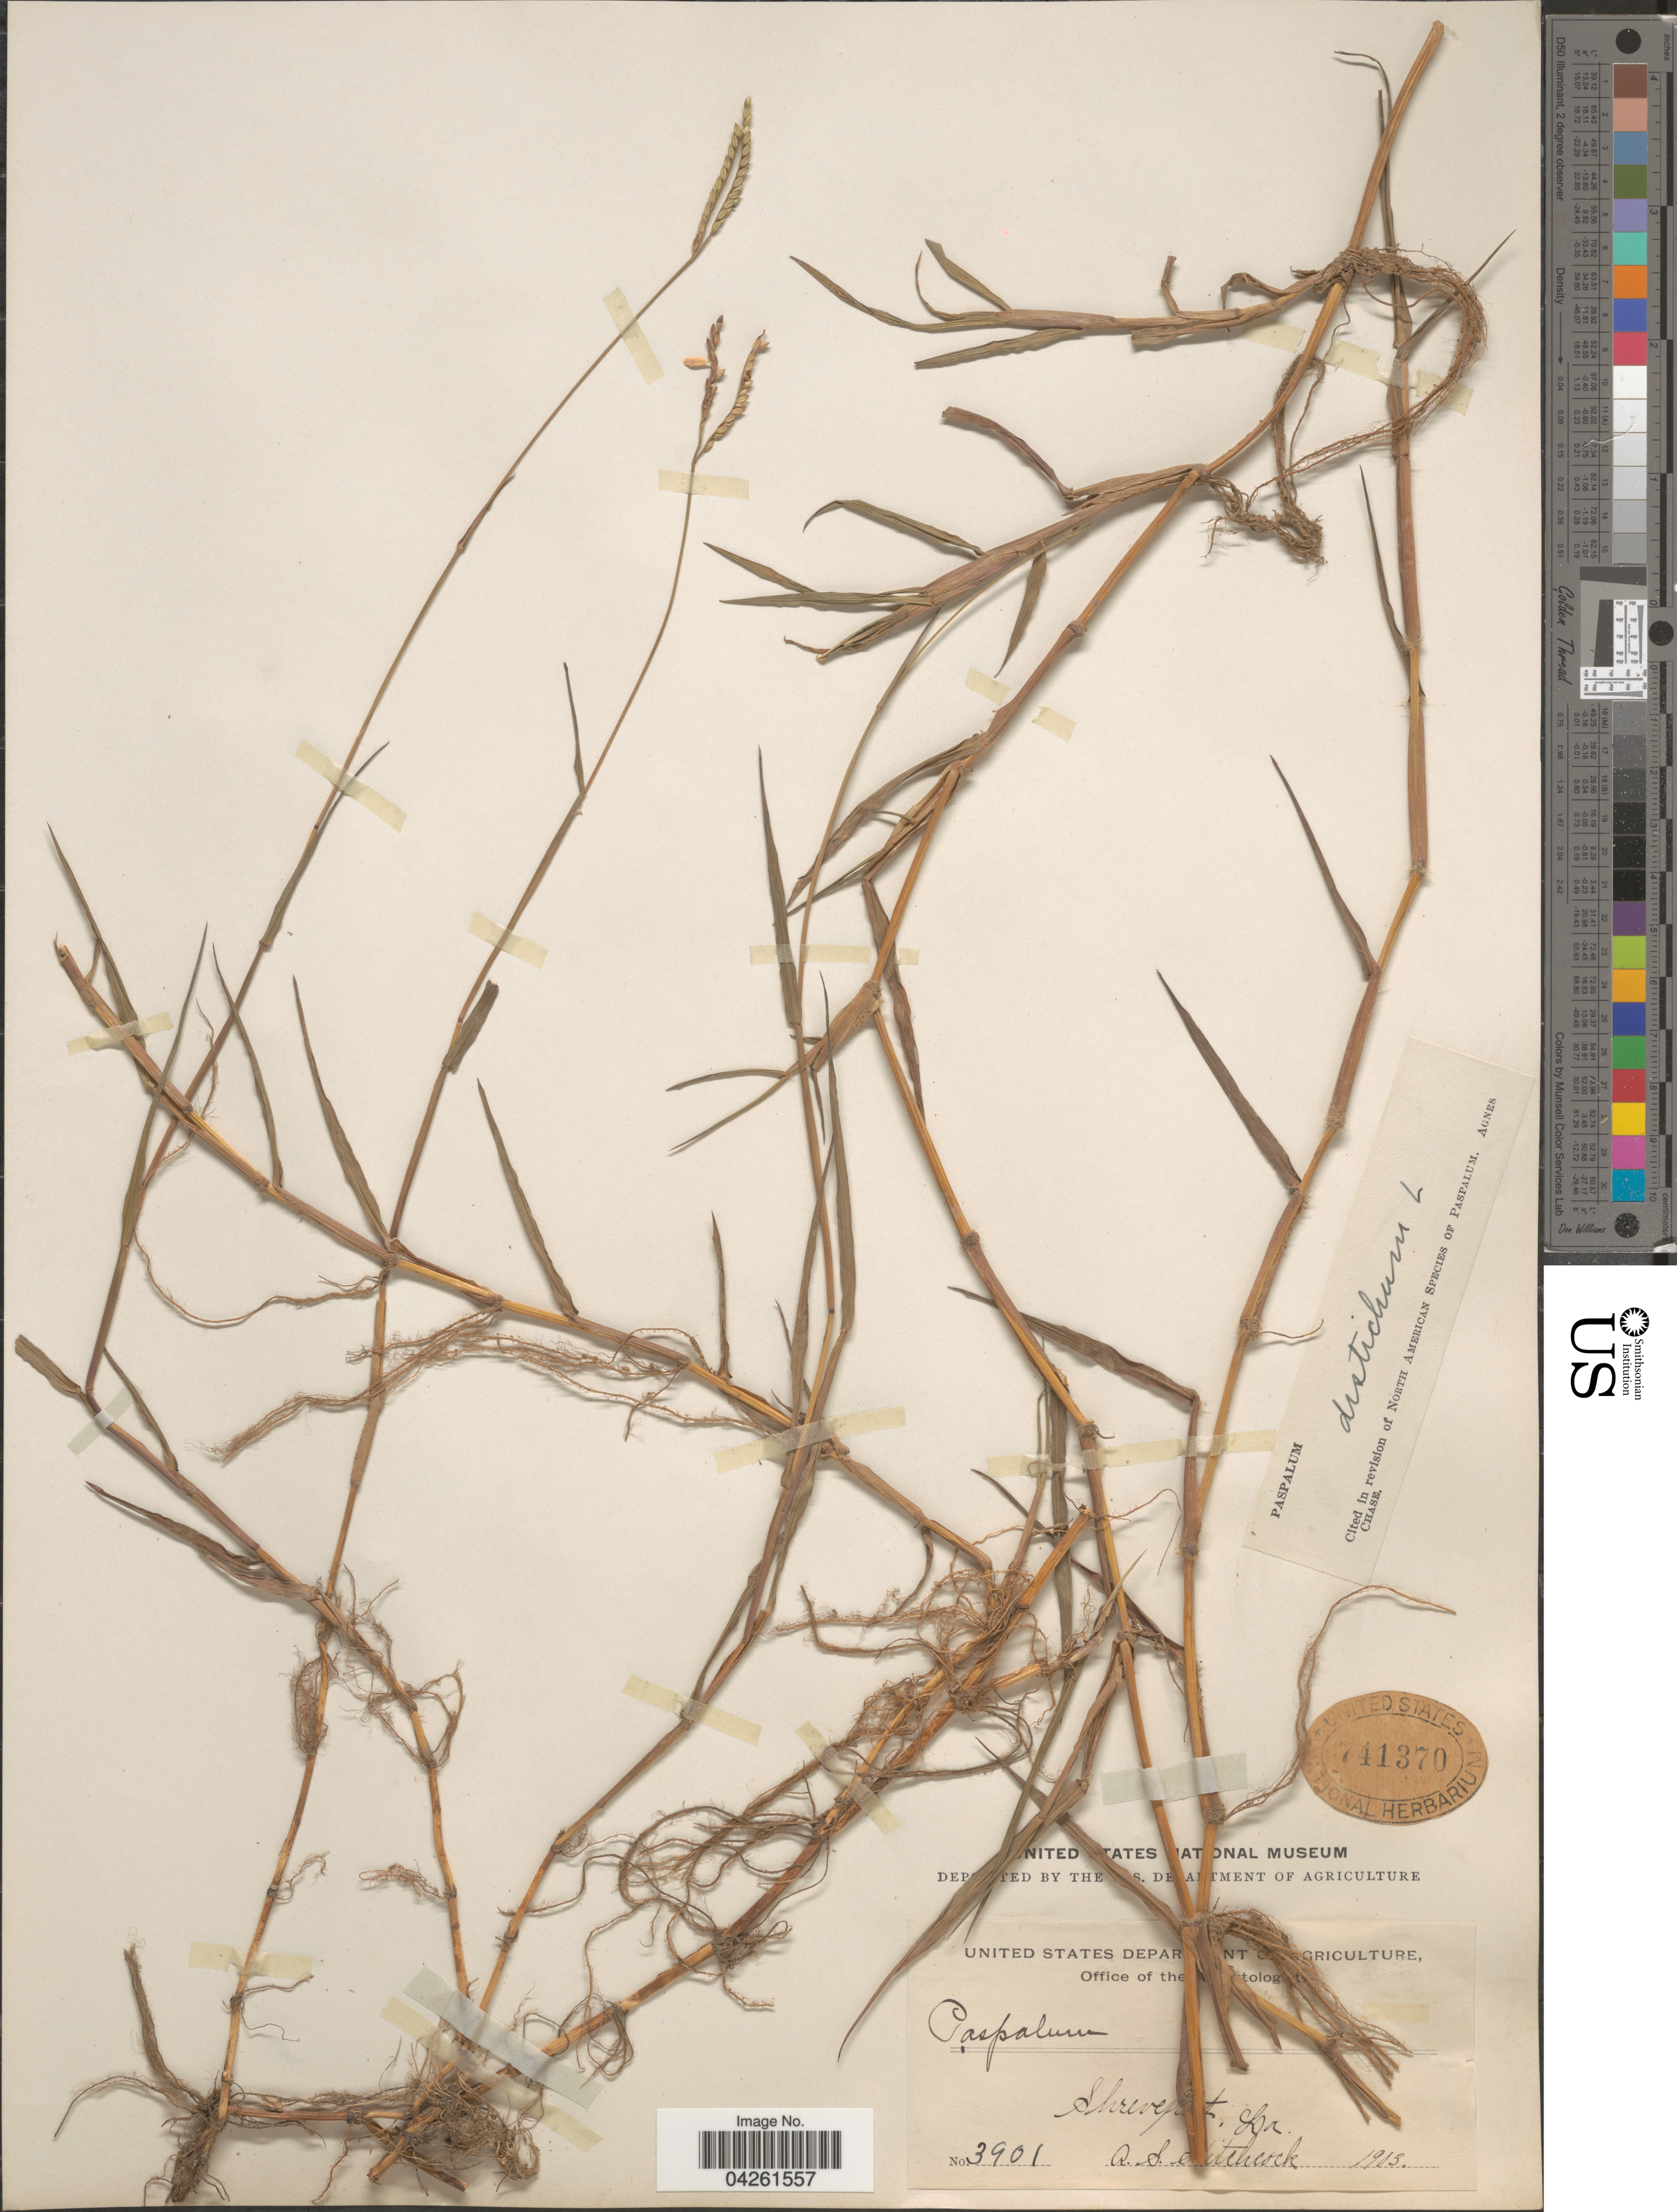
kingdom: Plantae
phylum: Tracheophyta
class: Liliopsida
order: Poales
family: Poaceae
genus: Paspalum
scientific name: Paspalum distichum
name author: L.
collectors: A. S. Hitchcock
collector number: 3901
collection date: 1903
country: United States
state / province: Louisiana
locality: Shreveport.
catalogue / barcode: US 741370